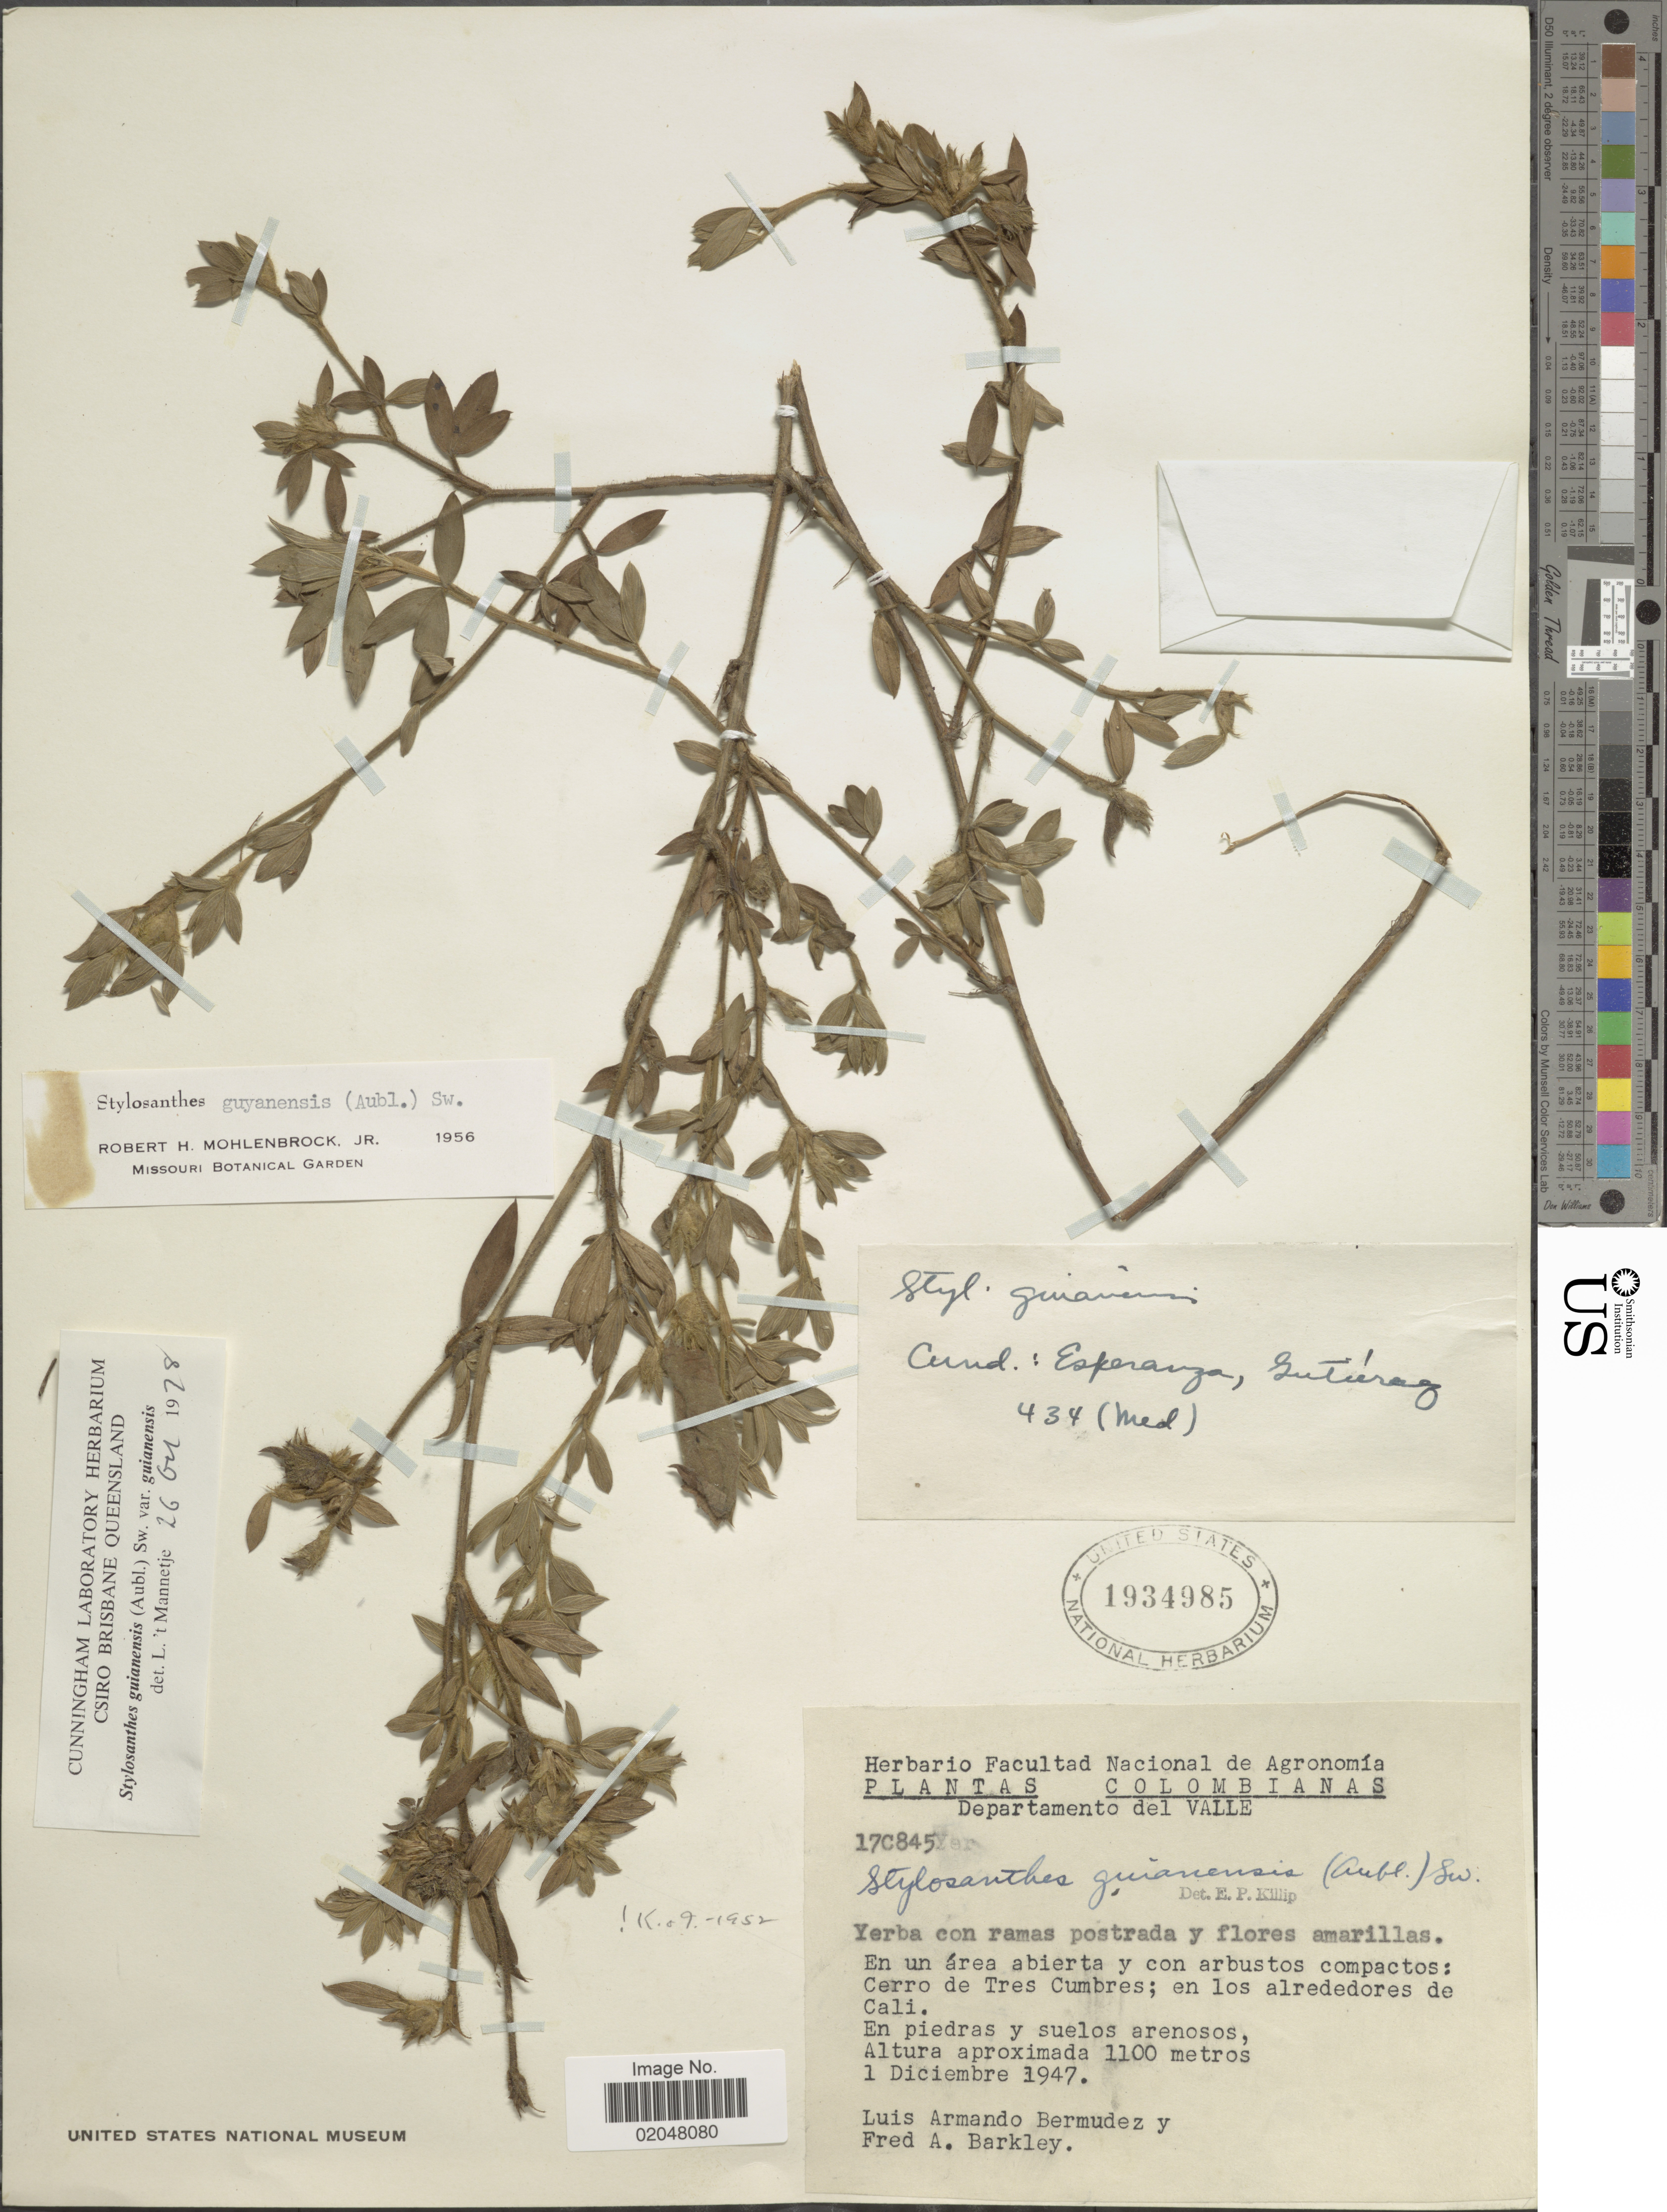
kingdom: Plantae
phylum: Tracheophyta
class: Magnoliopsida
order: Fabales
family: Fabaceae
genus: Stylosanthes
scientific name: Stylosanthes guianensis var. guianensis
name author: (Aubl.) Sw.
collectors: L. Bermudez & F. A. Barkley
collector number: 17C845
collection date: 1947-12-01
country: Colombia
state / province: Valle del Cauca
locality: Departamento del Valle, Cerro de Trtes Cumbres; en los alrededores de Cali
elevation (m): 1100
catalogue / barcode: US 1934985